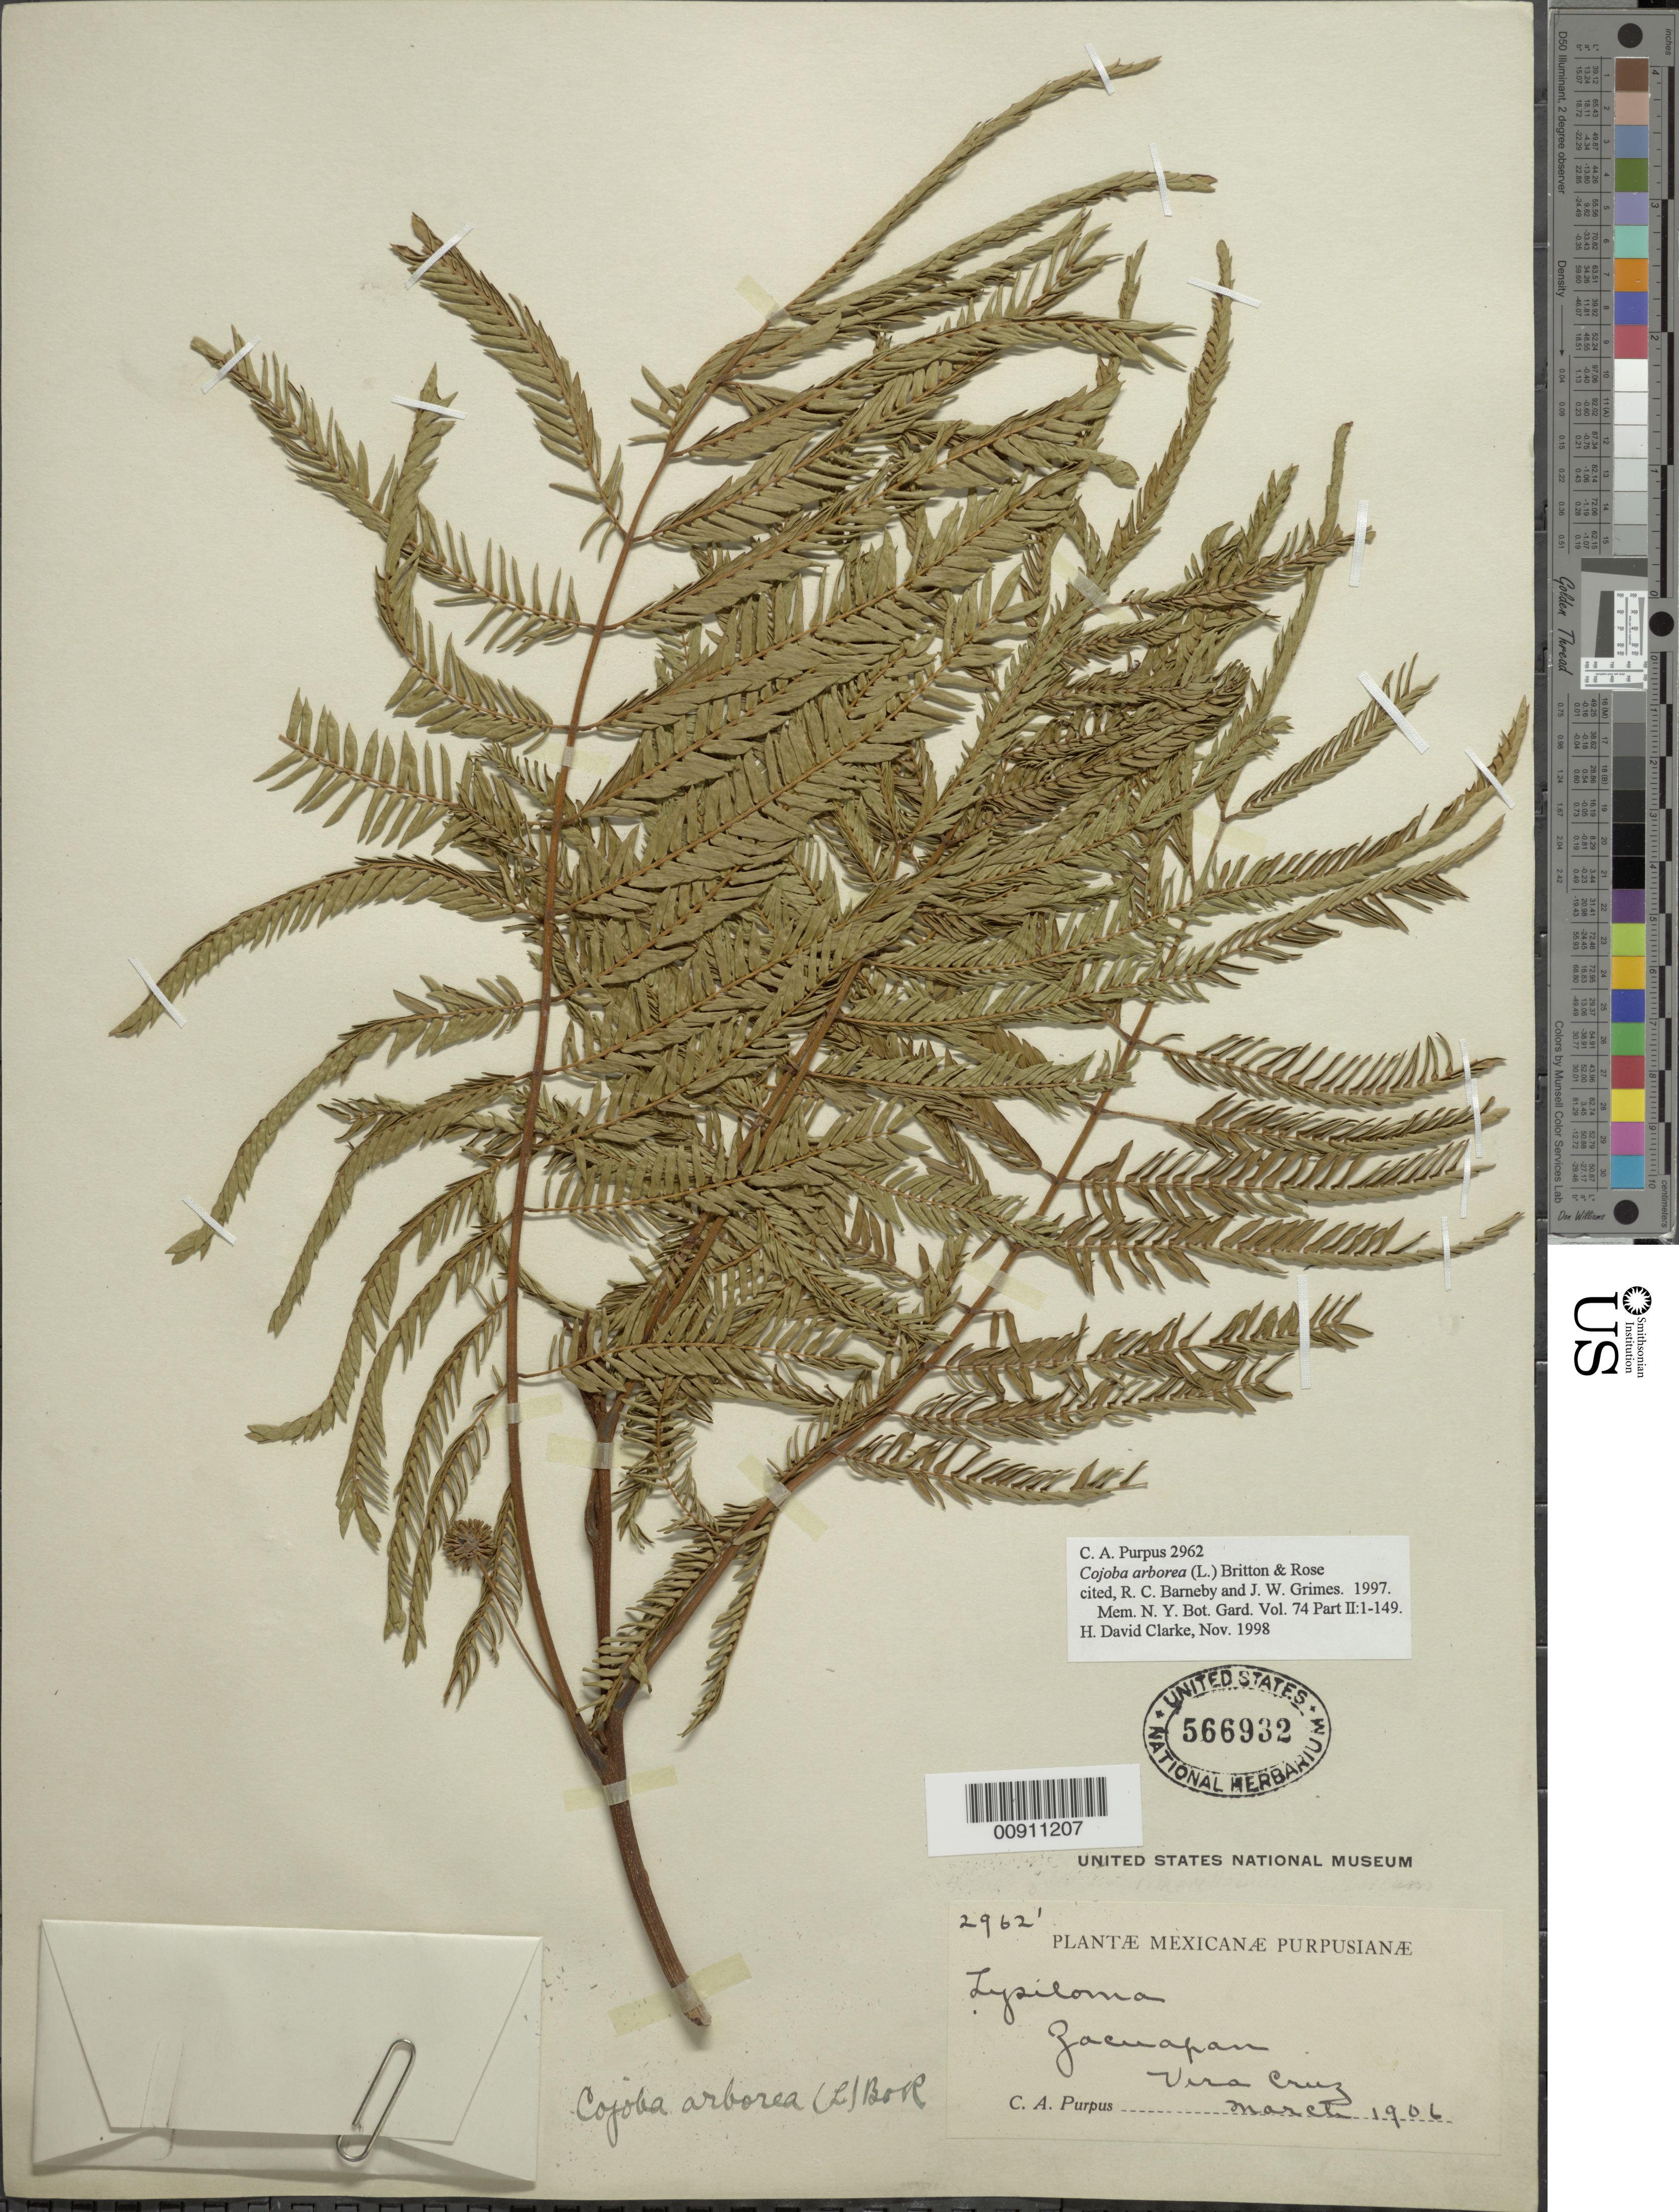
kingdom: Plantae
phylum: Tracheophyta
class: Magnoliopsida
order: Fabales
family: Fabaceae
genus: Cojoba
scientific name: Cojoba arborea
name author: (L.) Britton & Rose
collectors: C. A. Purpus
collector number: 2962'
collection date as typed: Mar 1906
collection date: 1906-03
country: Mexico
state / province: Veracruz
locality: Zacuapan, Veracruz.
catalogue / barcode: US 566932